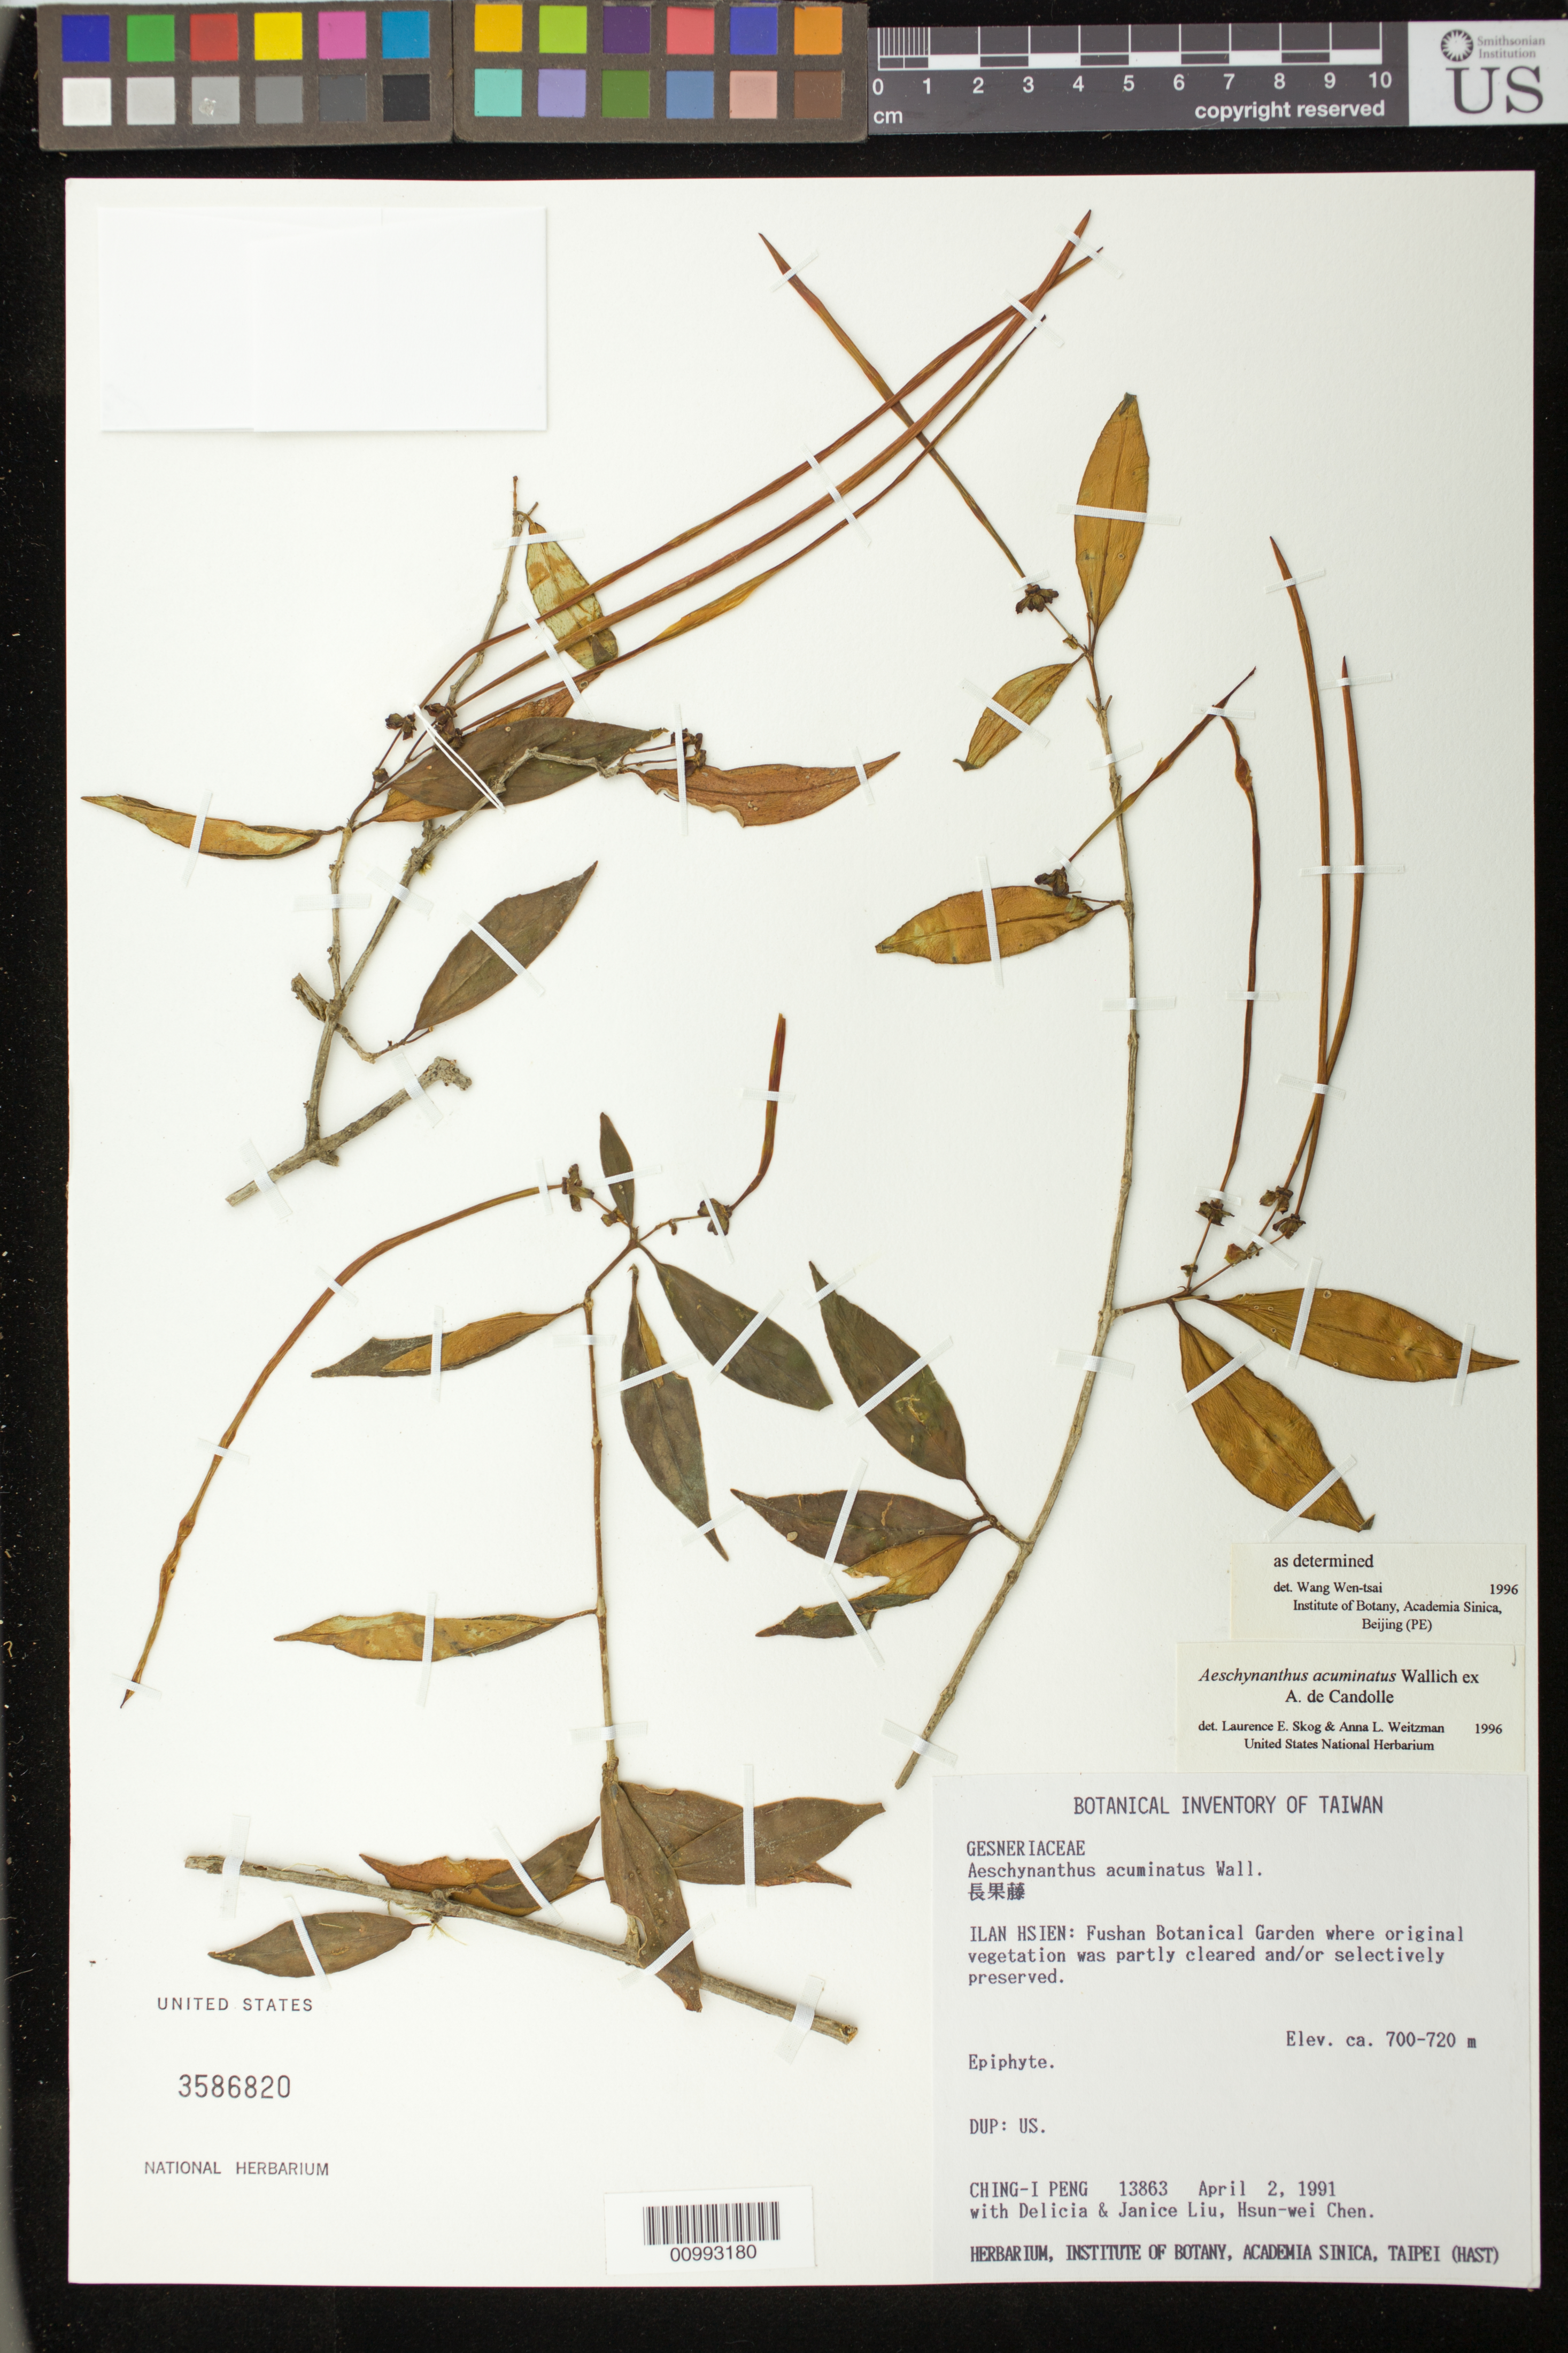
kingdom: Plantae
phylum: Tracheophyta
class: Magnoliopsida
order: Lamiales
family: Gesneriaceae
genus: Aeschynanthus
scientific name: Aeschynanthus acuminatus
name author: Wall. ex A. DC.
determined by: Skog, L. E.; Weitzman, A. L.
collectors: C.-I Peng & et al.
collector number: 13863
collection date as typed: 02 Apr 1991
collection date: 1991-04-02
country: Taiwan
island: Taiwan [Formosa]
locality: Ilan Hsien: Fushan Botanical Garden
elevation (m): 700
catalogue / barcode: US 3586820